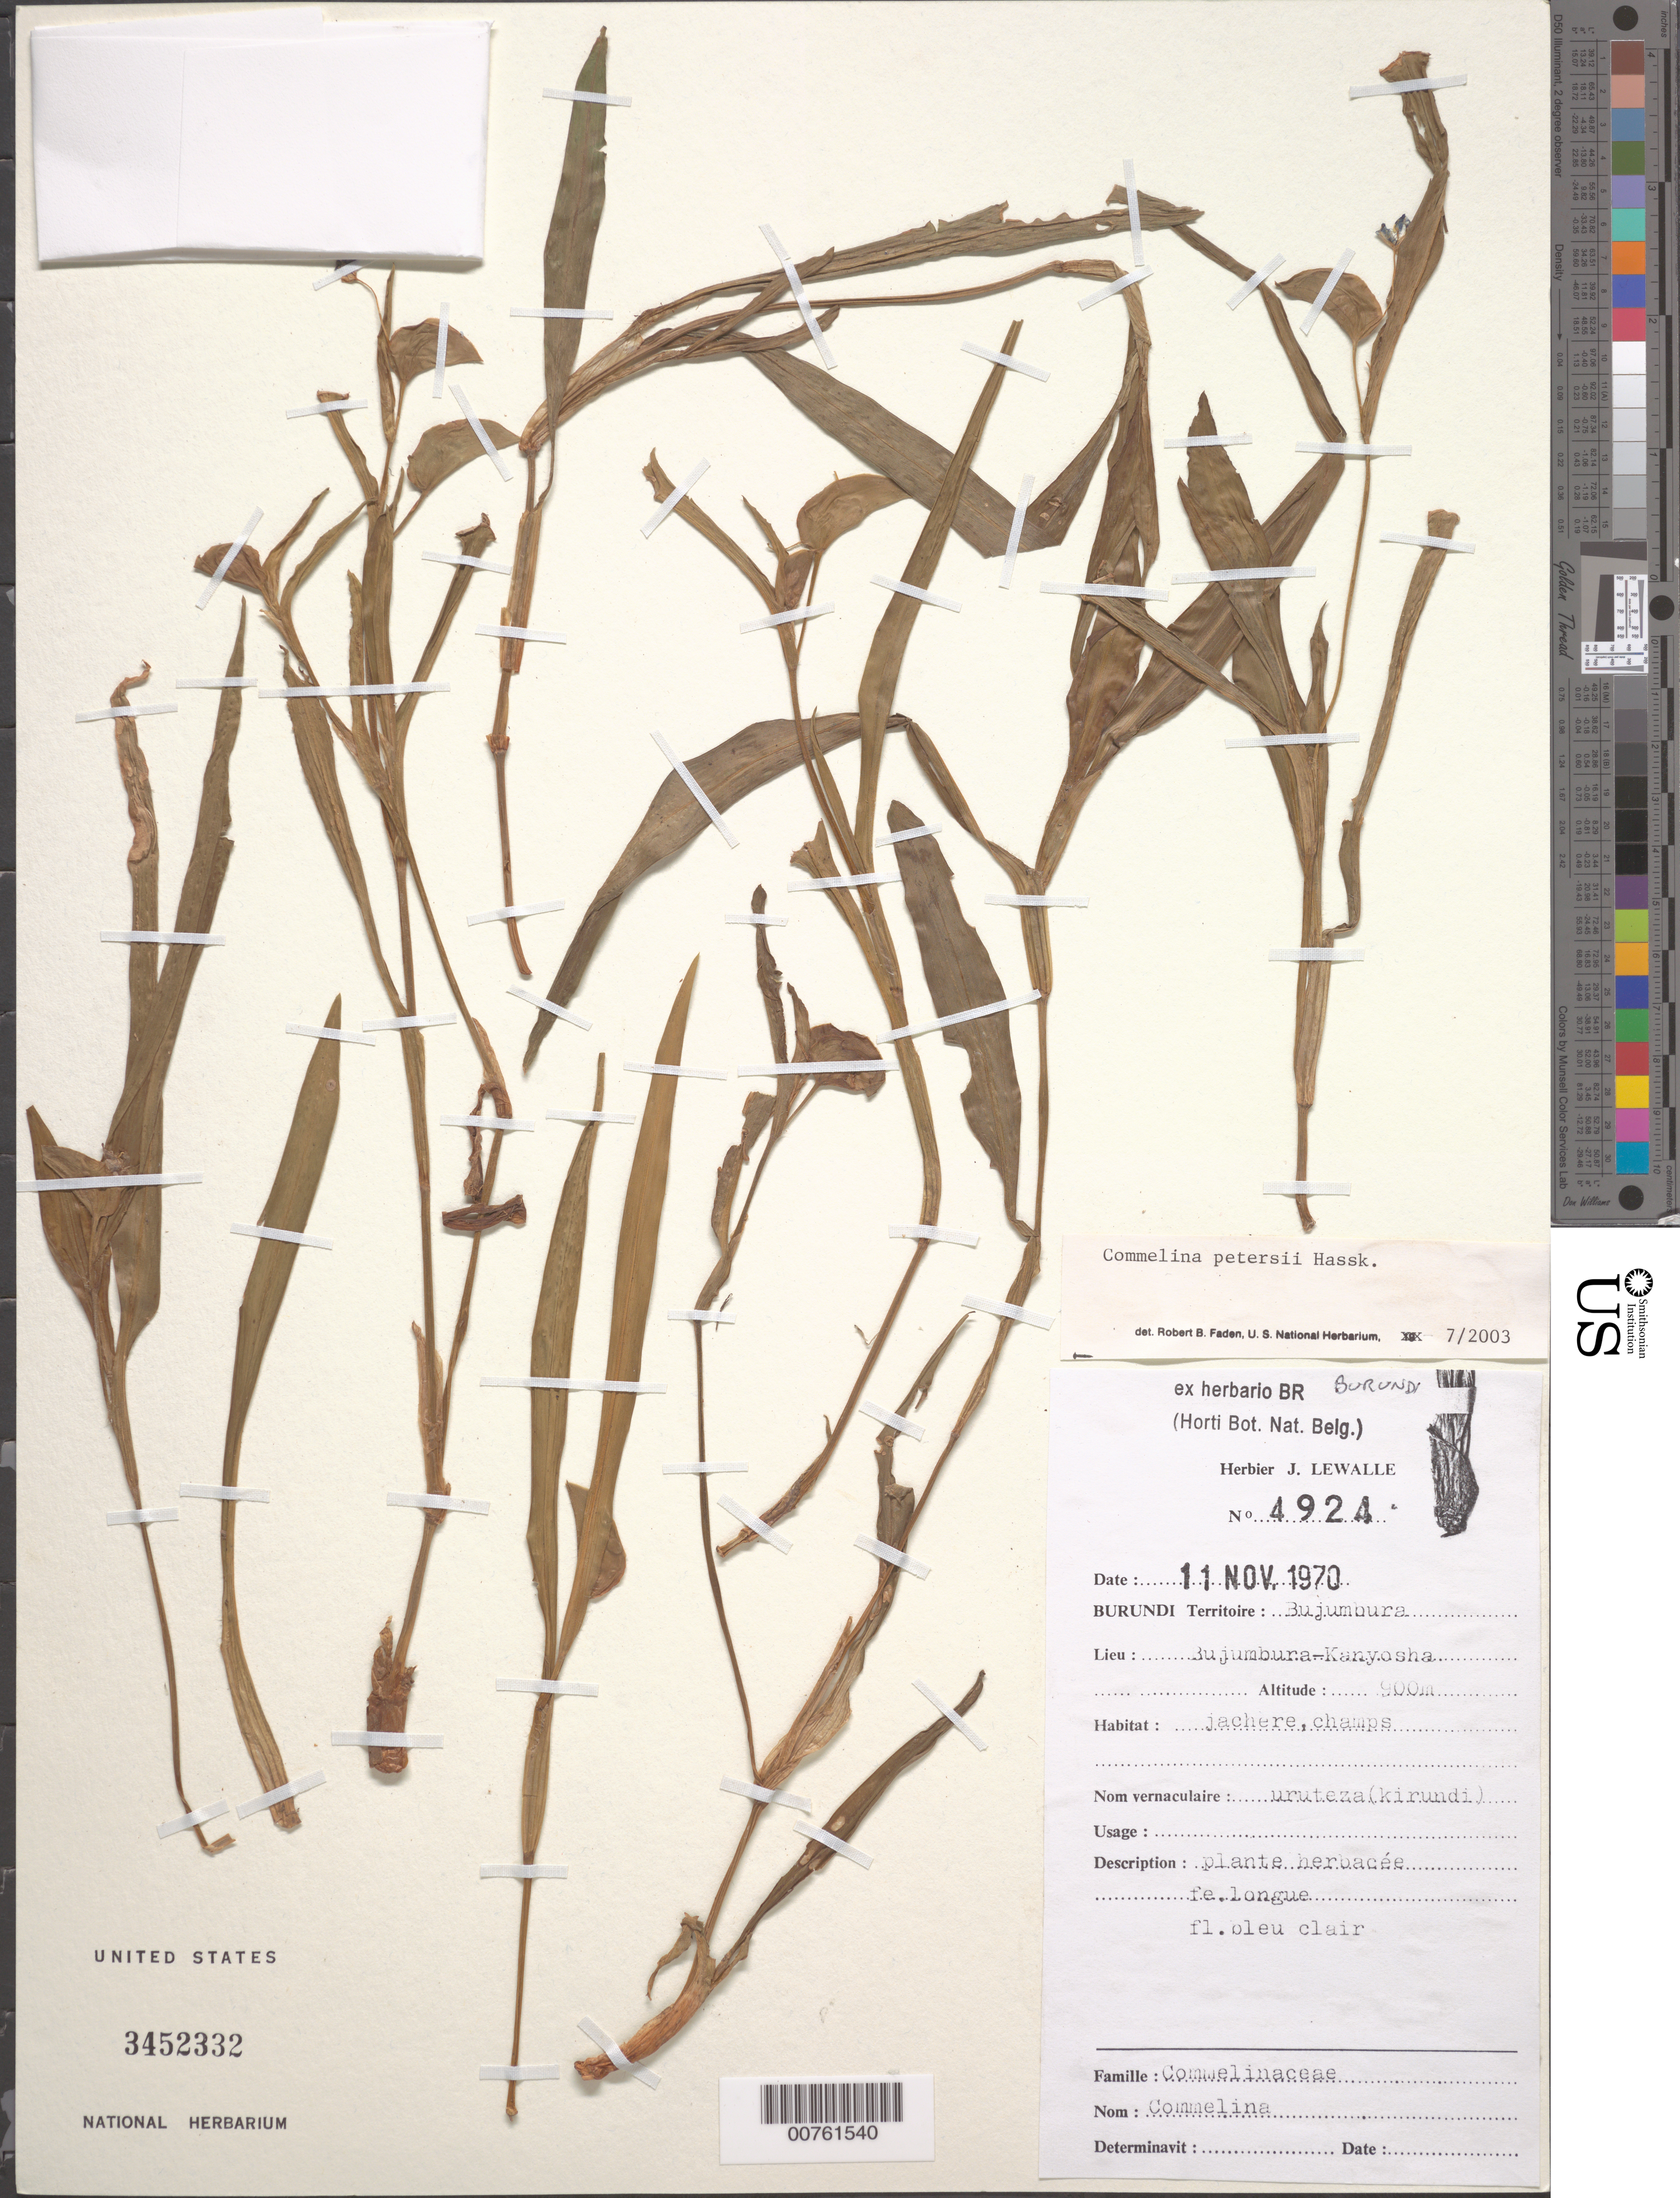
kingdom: Plantae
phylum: Tracheophyta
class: Liliopsida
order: Commelinales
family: Commelinaceae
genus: Commelina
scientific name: Commelina petersii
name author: Hassk.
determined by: Faden, Robert B., (US), Smithsonian Institution - National Museum of Natural History (UNITED STATES)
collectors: J. Lewalle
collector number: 4924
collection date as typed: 11 Nov 1970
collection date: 1970-11-11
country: Burundi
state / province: Bujumura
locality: Bujumbura-Kanyosha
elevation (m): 900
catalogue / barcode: US 3452332